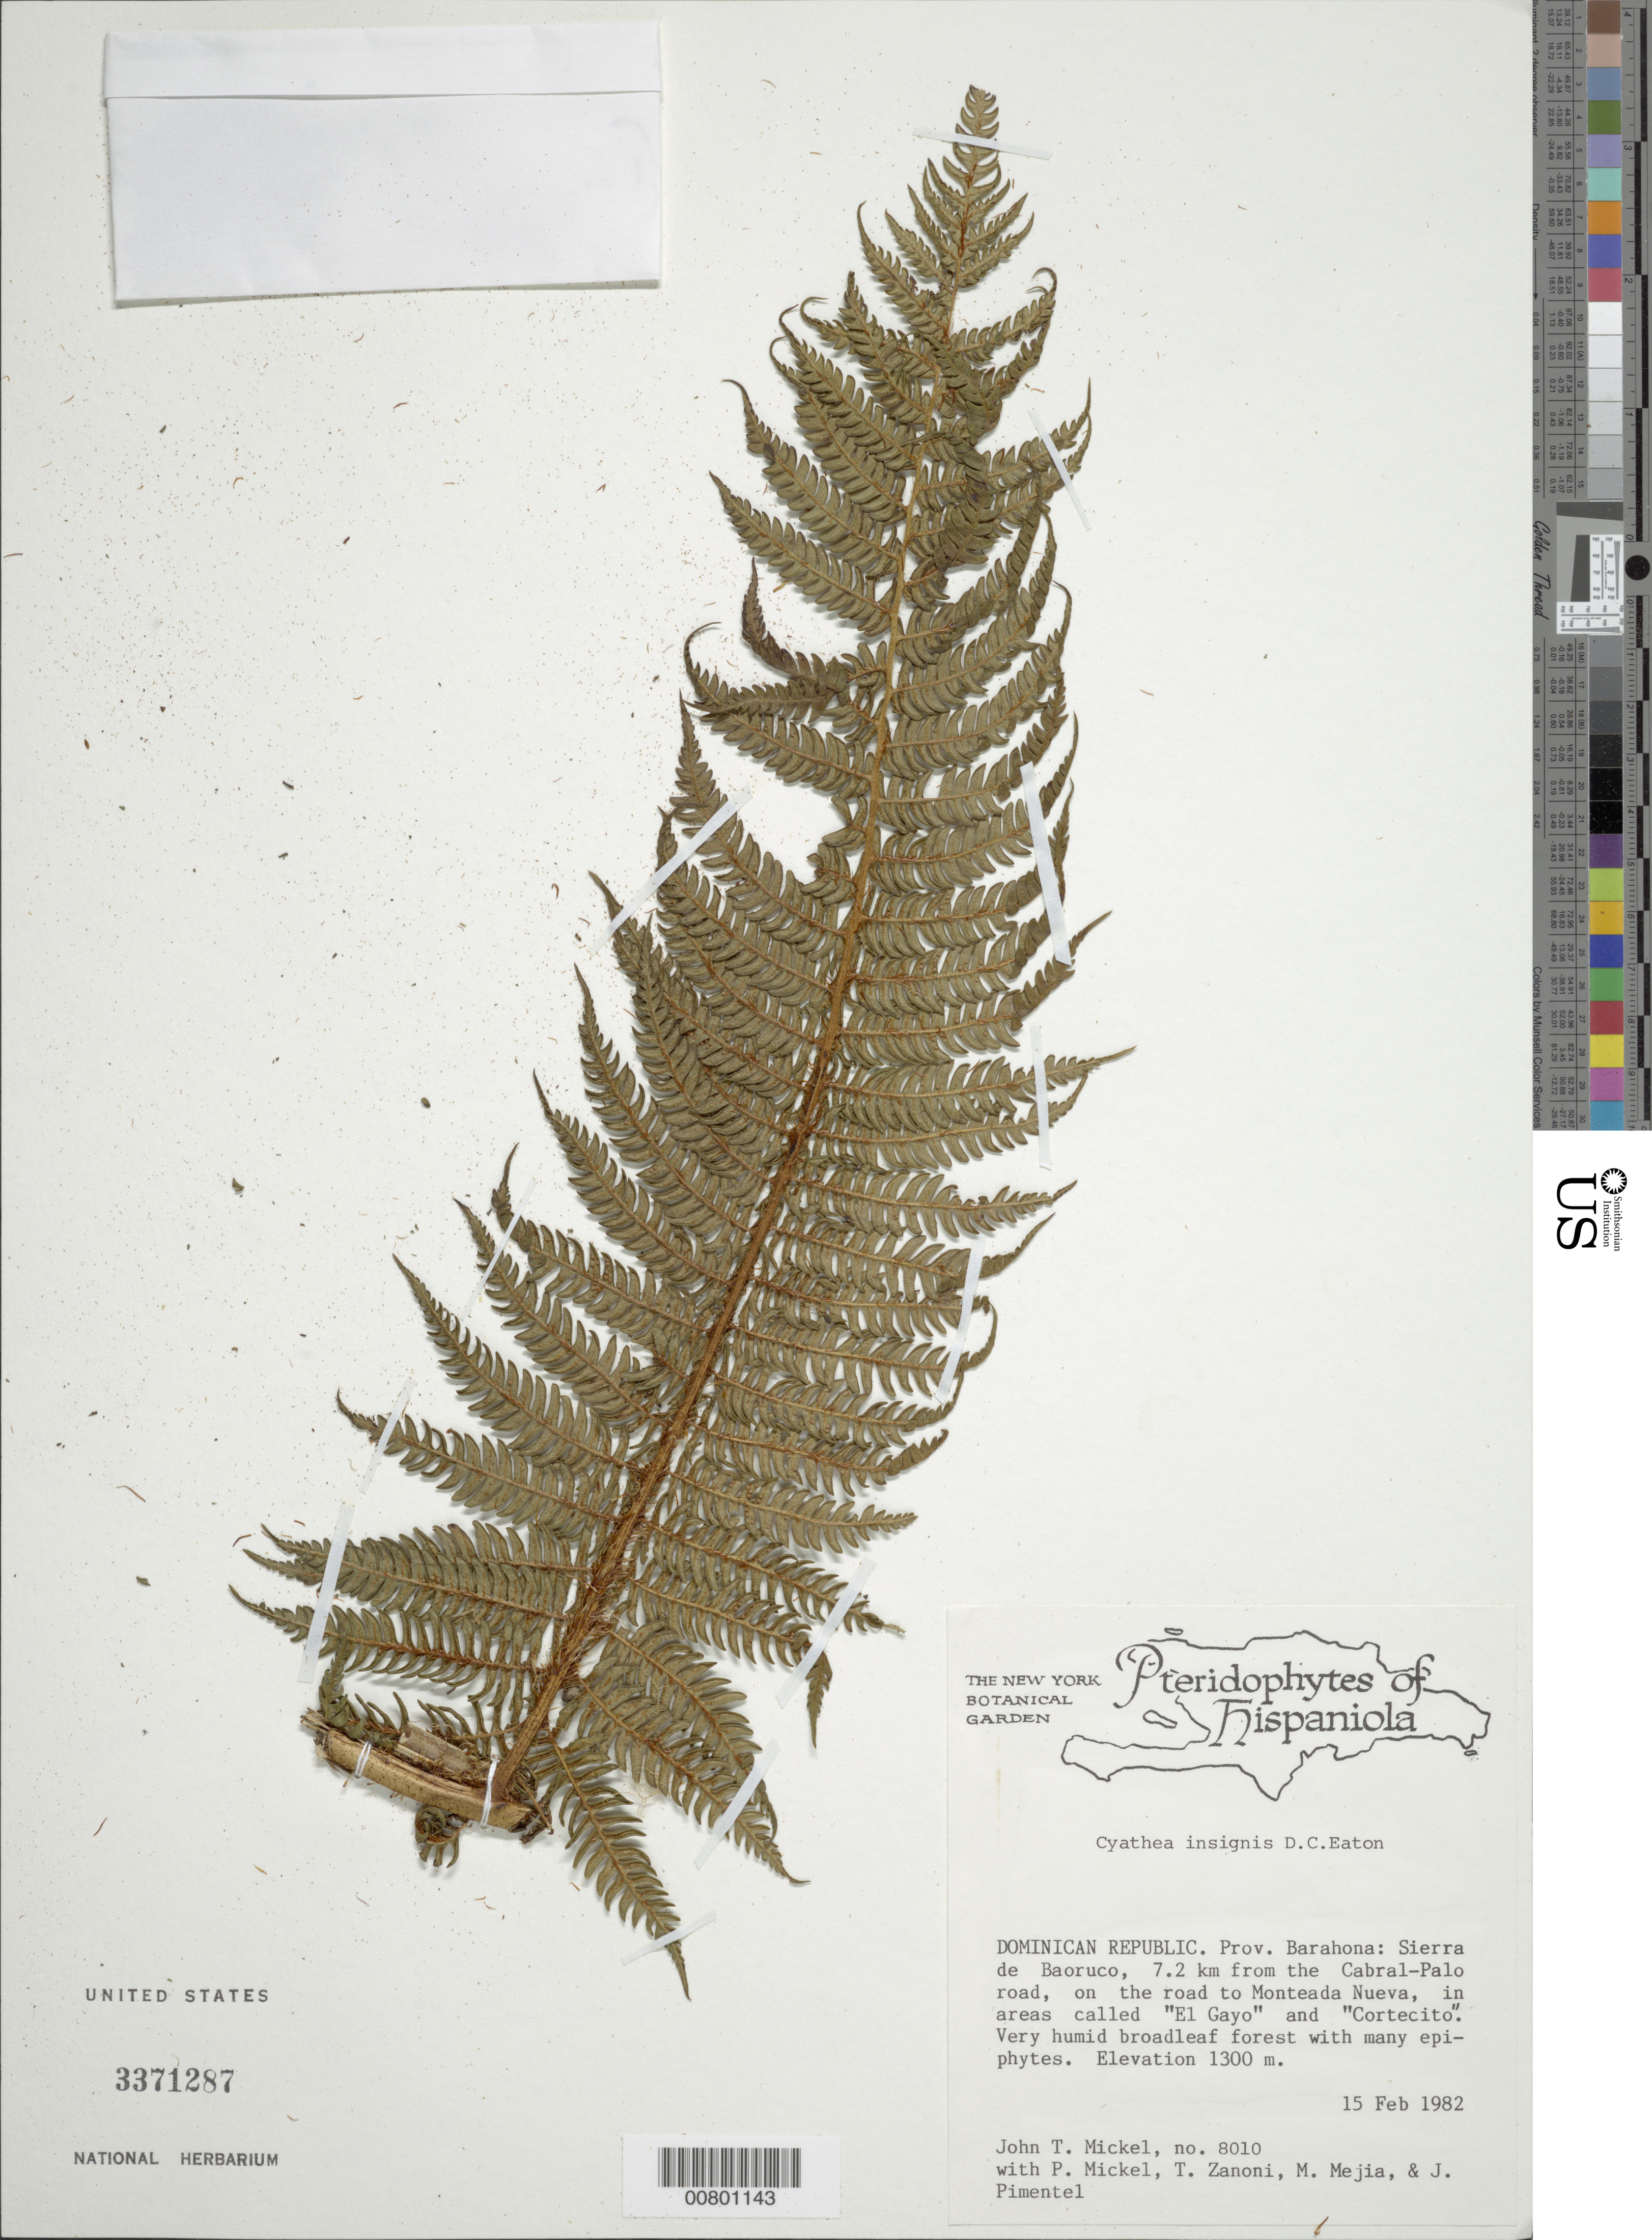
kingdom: Plantae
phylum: Tracheophyta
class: Polypodiopsida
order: Cyatheales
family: Cyatheaceae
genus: Sphaeropteris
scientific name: Sphaeropteris insignis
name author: (Eaton) R.M. Tryon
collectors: J. T. Mickel, P. Mickel, T. A. Zanoni, M. Mejia & J. Pimentel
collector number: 8010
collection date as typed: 15 Feb 1982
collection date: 1982-02-15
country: Dominican Republic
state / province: Barahona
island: Hispaniola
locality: Sierra de Baoruco, 7.2 km from Cabral-Palo road, on road to Monteada Nueva, area called "El Gayo" and "Cortecito"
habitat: Very humid broadleaf forest with many epiphytes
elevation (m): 1300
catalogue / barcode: US 3371287